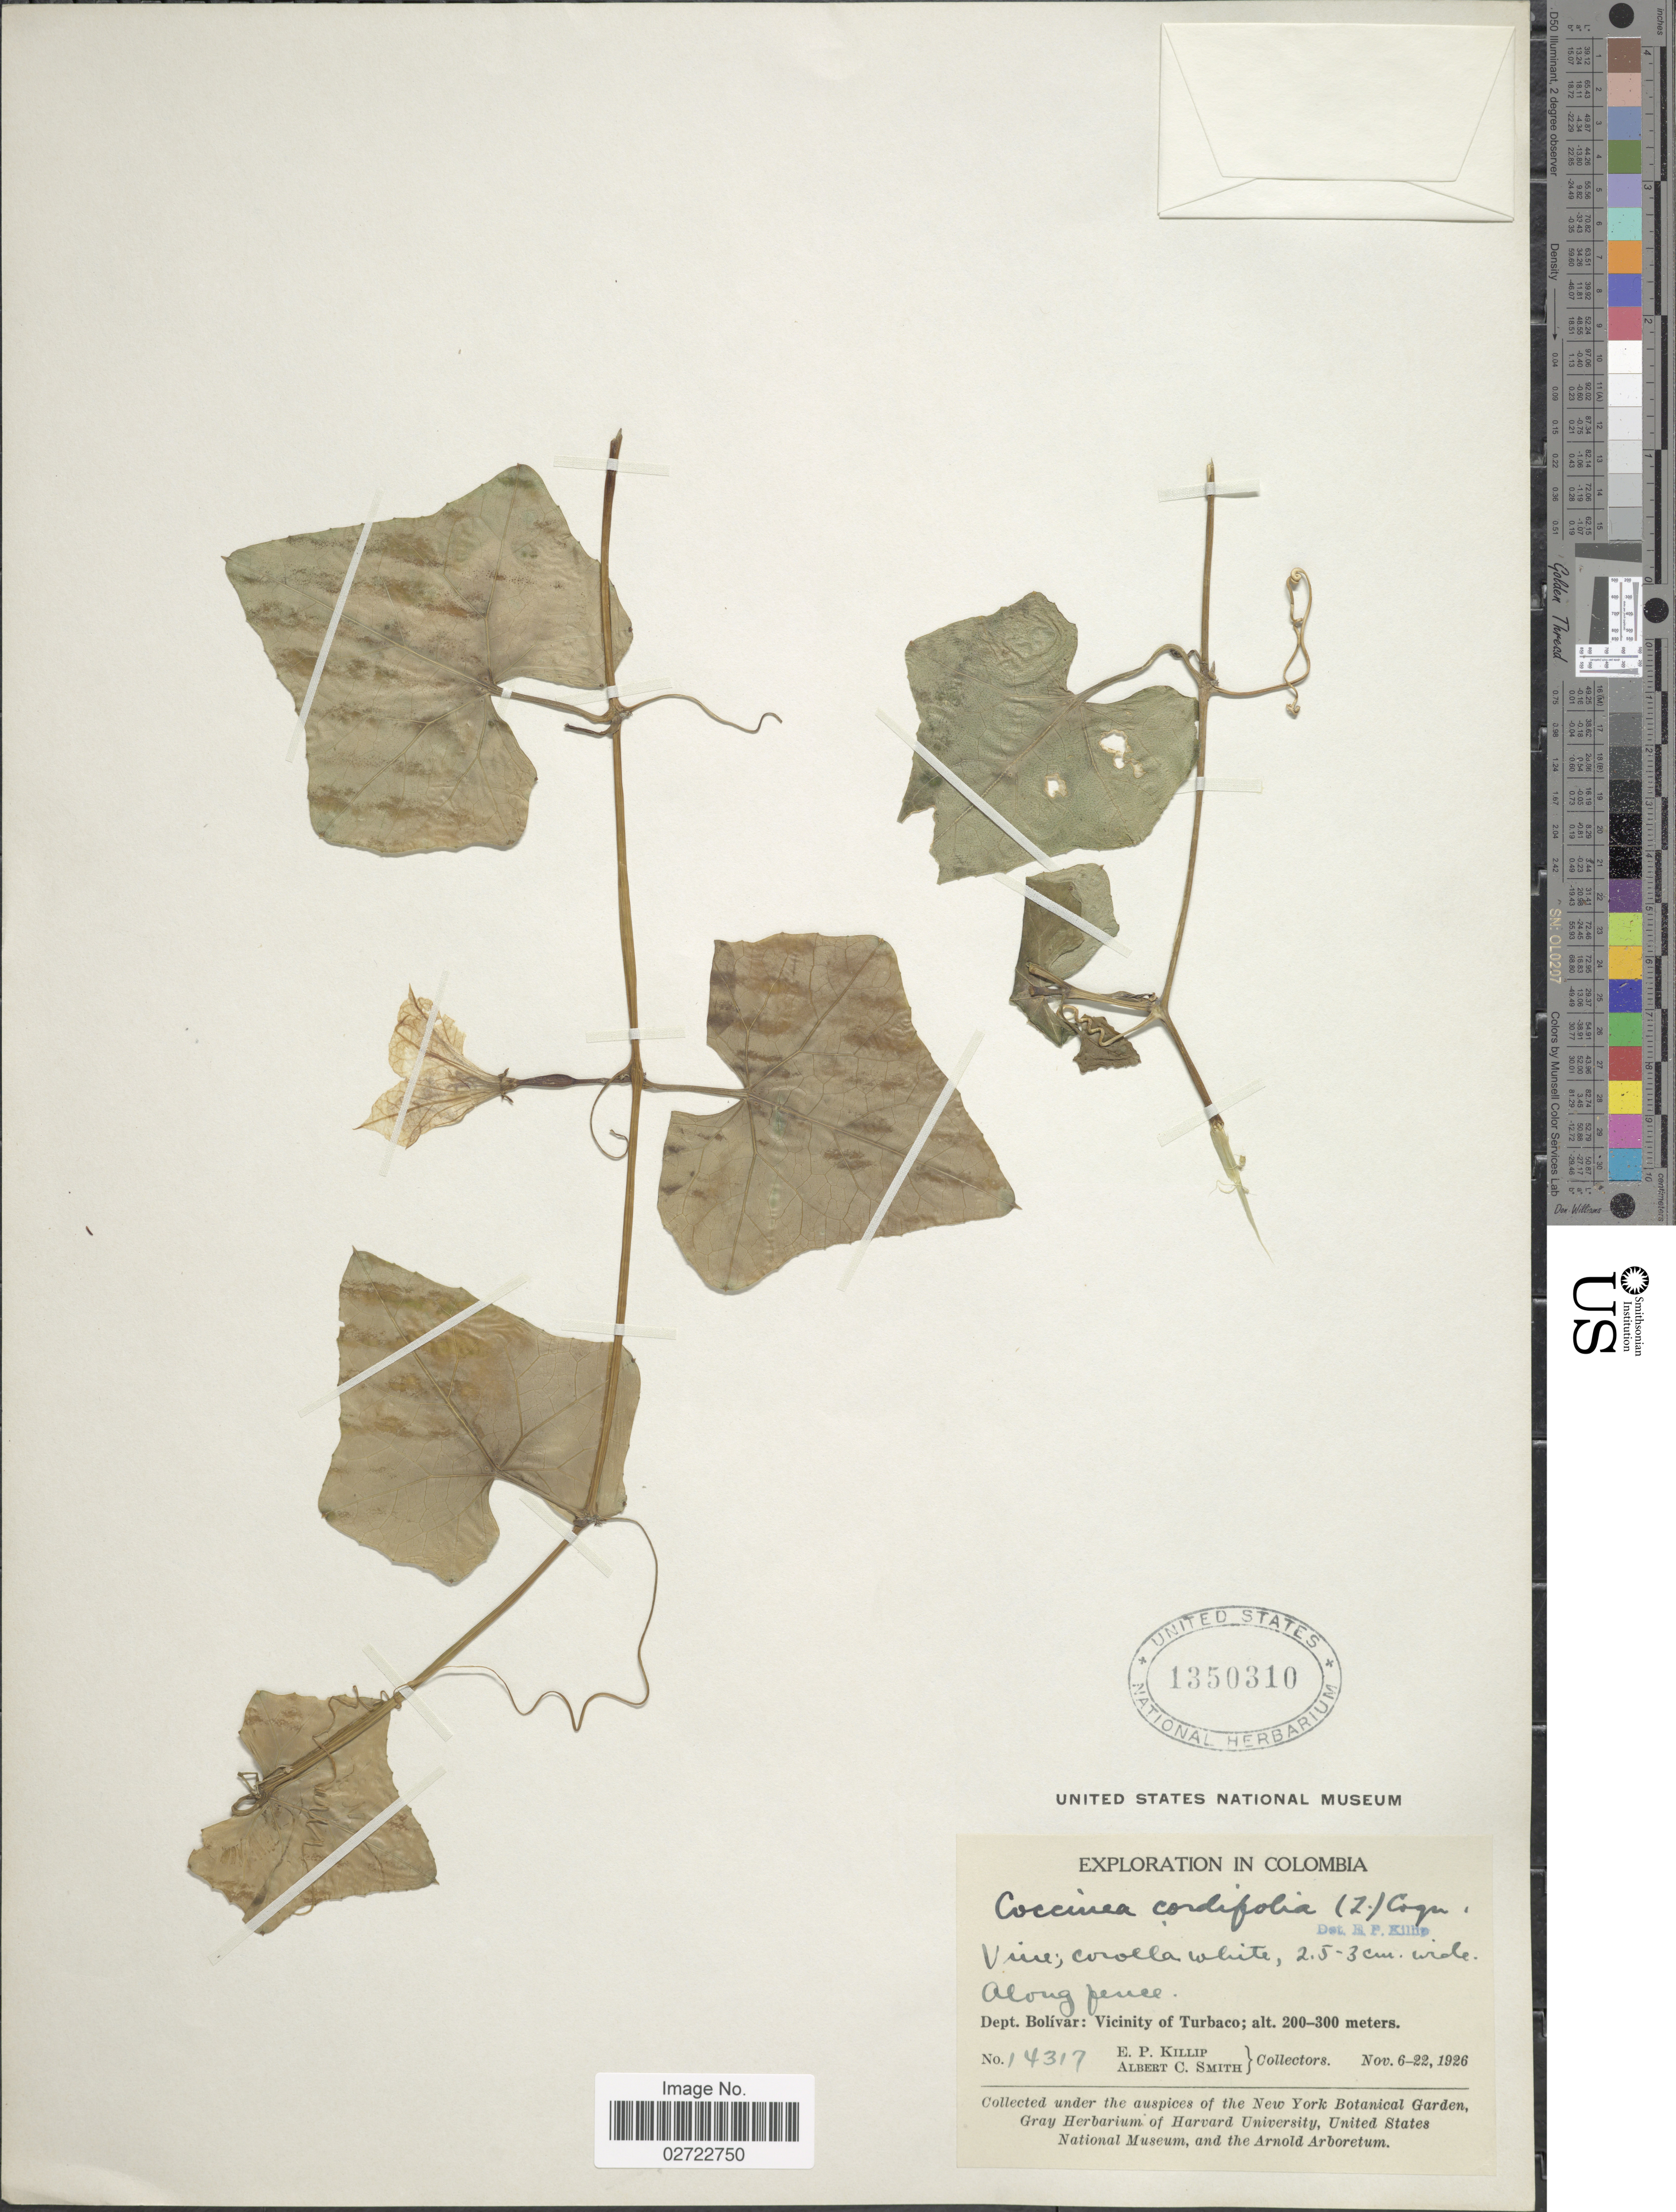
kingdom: Plantae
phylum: Tracheophyta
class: Magnoliopsida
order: Cucurbitales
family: Cucurbitaceae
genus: Coccinia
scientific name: Coccinia grandis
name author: (L.) Voigt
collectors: E. P. Killip & A. C. Smith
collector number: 14317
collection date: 1926-11-06/1926-11-22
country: Colombia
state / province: Bolívar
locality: Vicinity of Turbaco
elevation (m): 200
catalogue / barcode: US 1350310